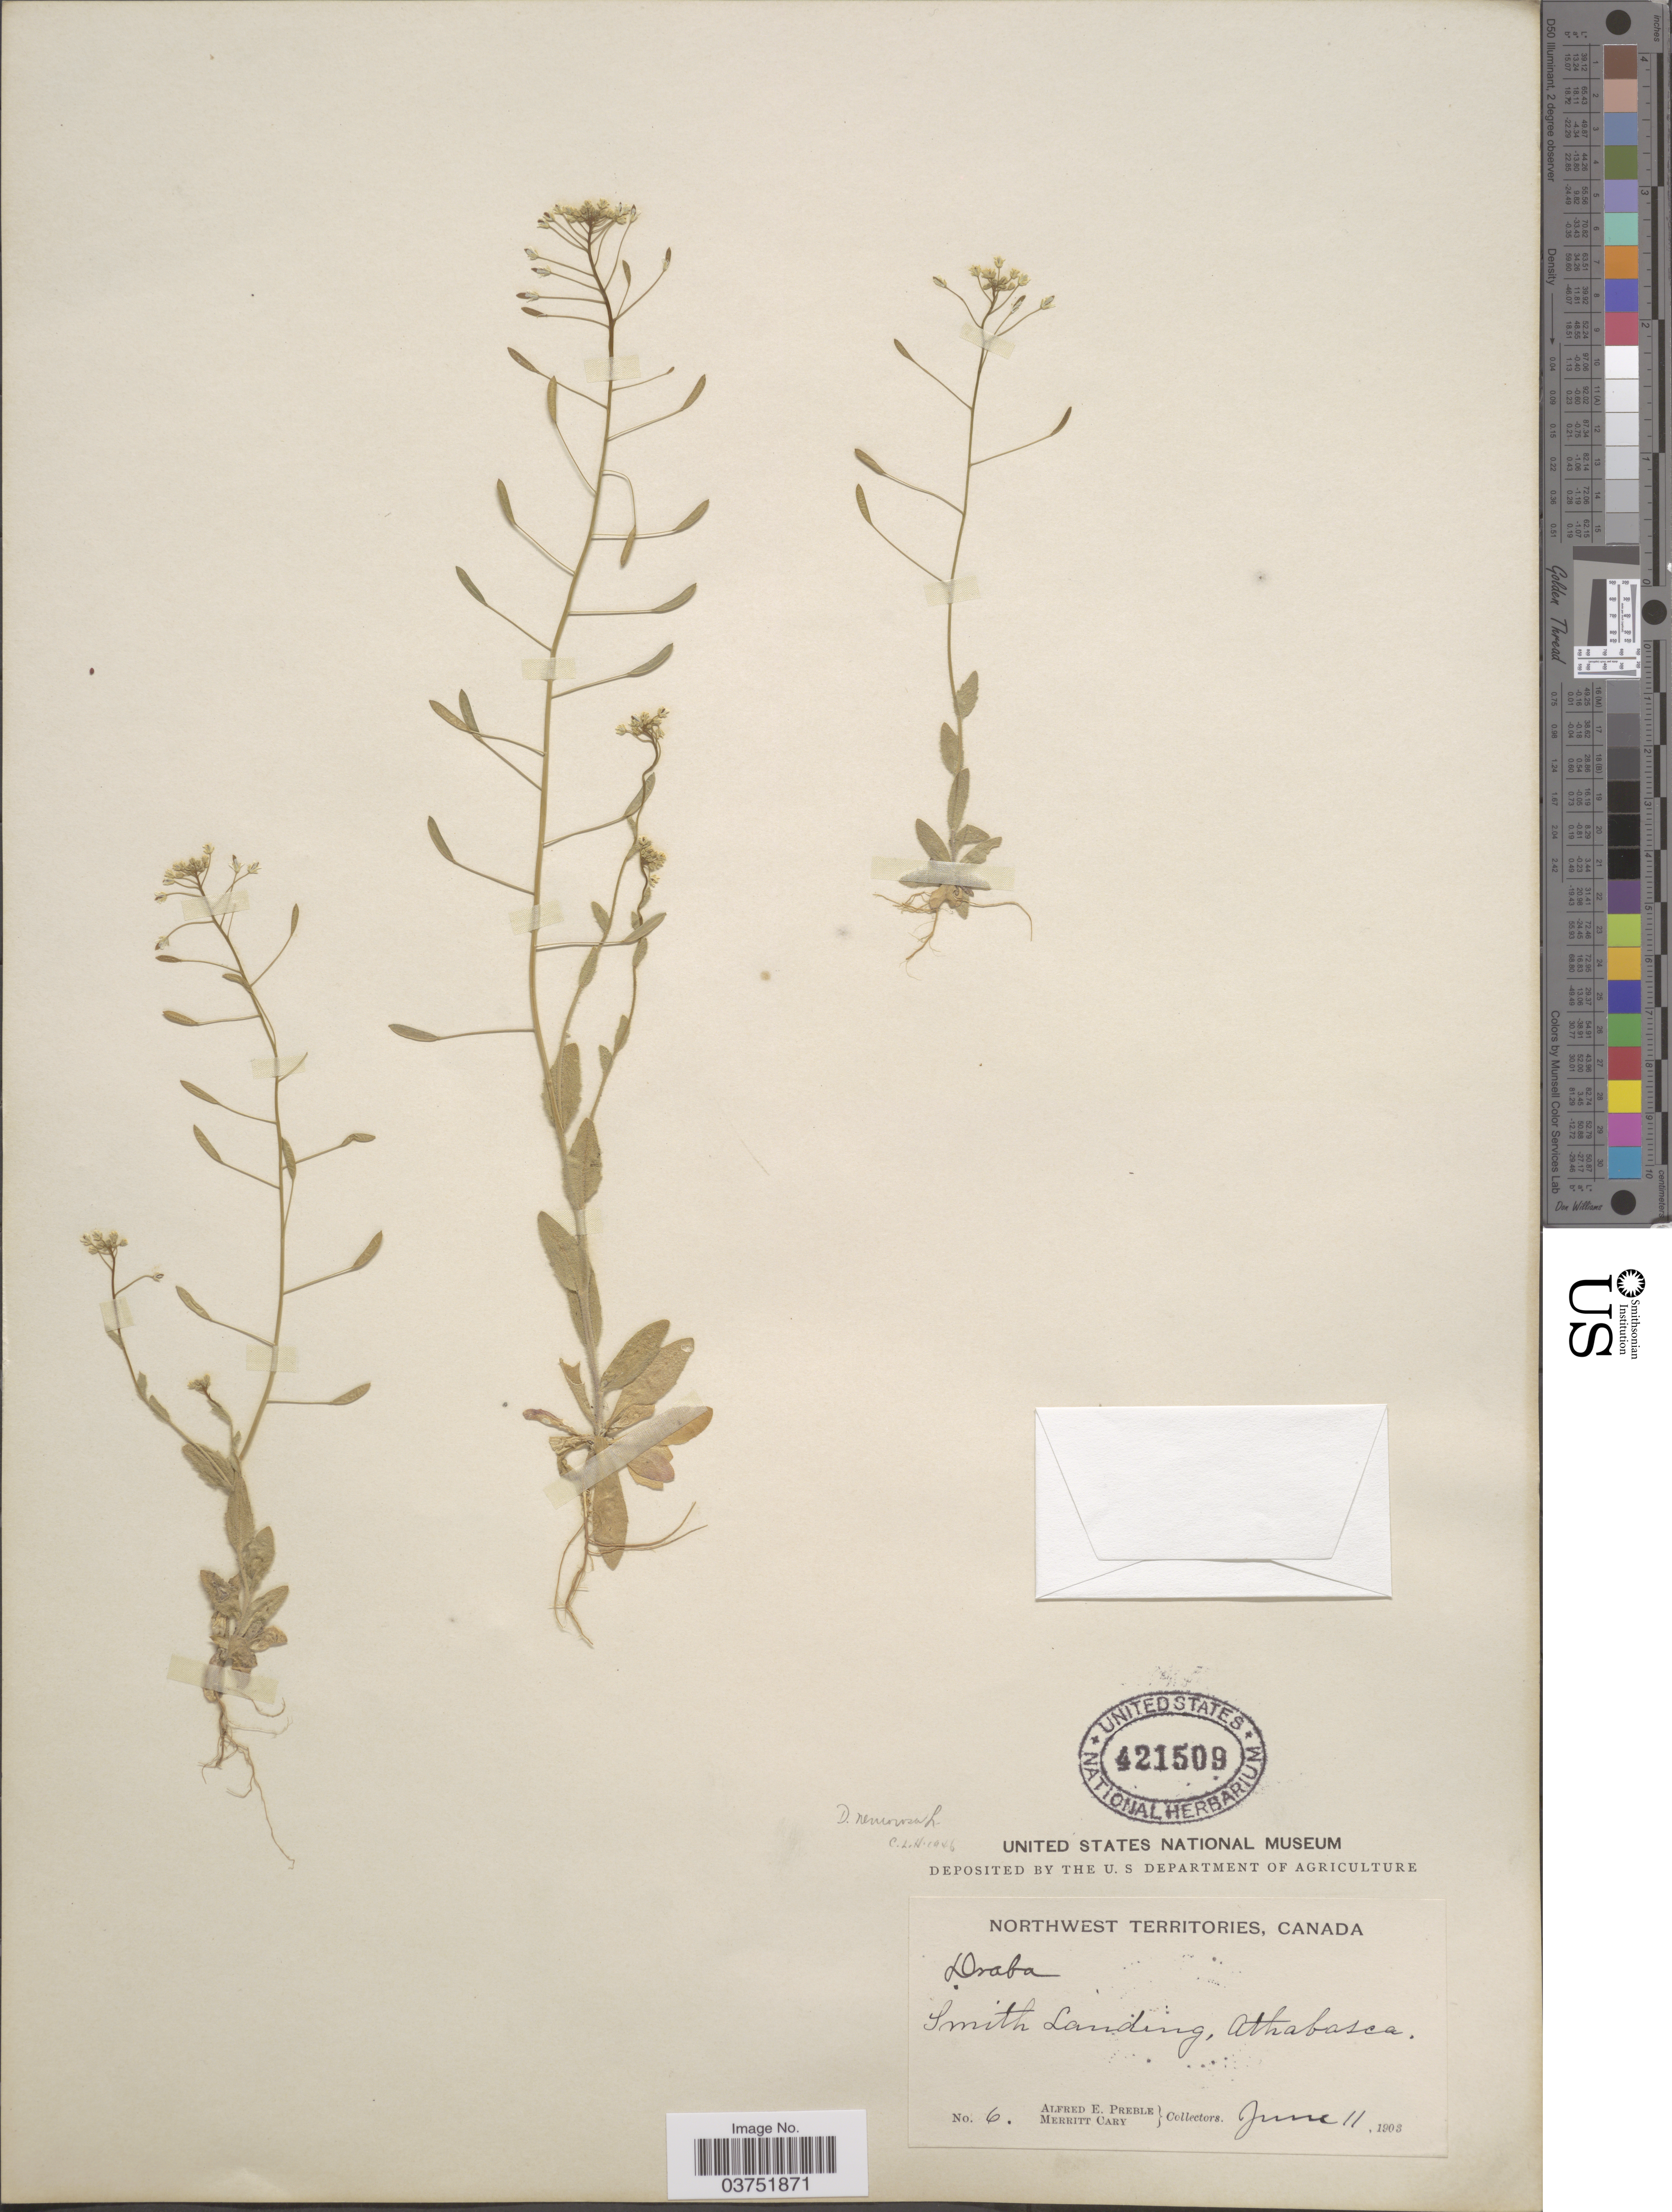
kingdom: Plantae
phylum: Tracheophyta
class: Magnoliopsida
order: Brassicales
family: Brassicaceae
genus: Draba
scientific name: Draba nemorosa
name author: L.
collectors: A. Preble & M. Cary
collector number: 6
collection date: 1903-06-11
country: Canada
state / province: Northwest Territories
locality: Smith Landing, Athabasca.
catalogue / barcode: US 421509